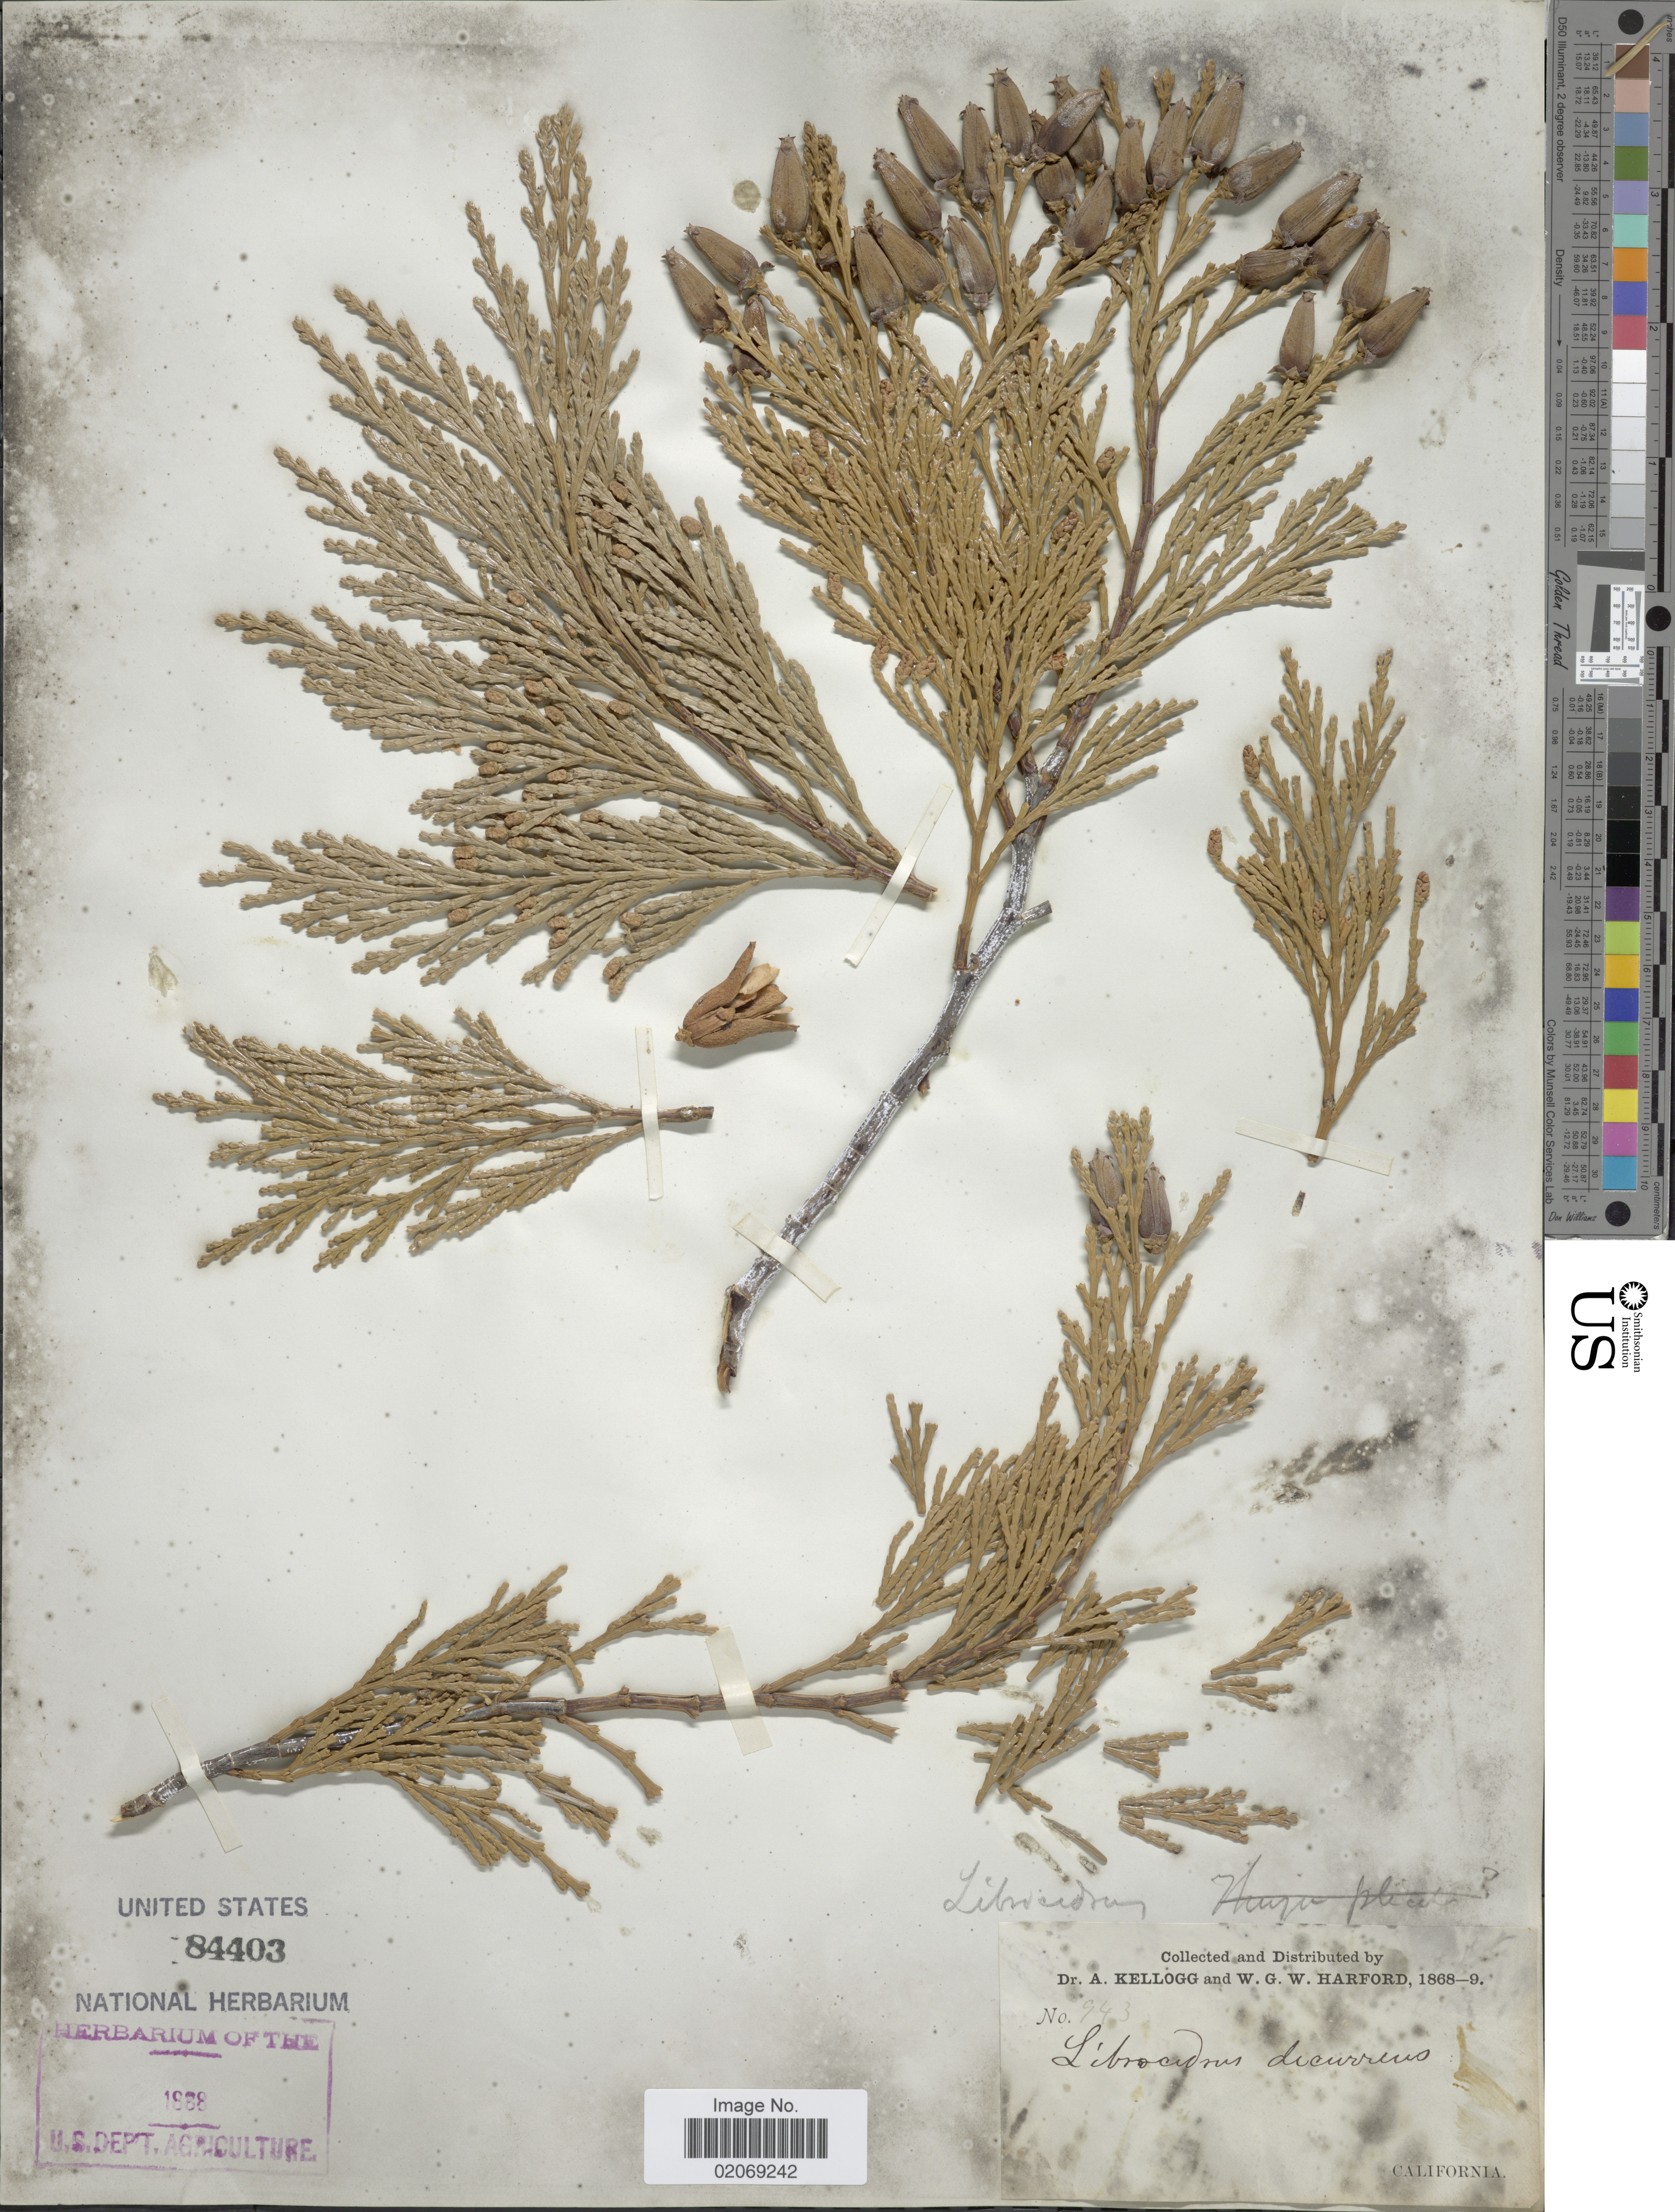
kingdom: Plantae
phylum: Tracheophyta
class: Pinopsida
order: Pinales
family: Cupressaceae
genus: Libocedrus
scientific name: Libocedrus decurrens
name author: Torr.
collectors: A. Kellogg & W. G. W. Harford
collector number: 943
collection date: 1868/1869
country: United States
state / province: California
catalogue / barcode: US 84403